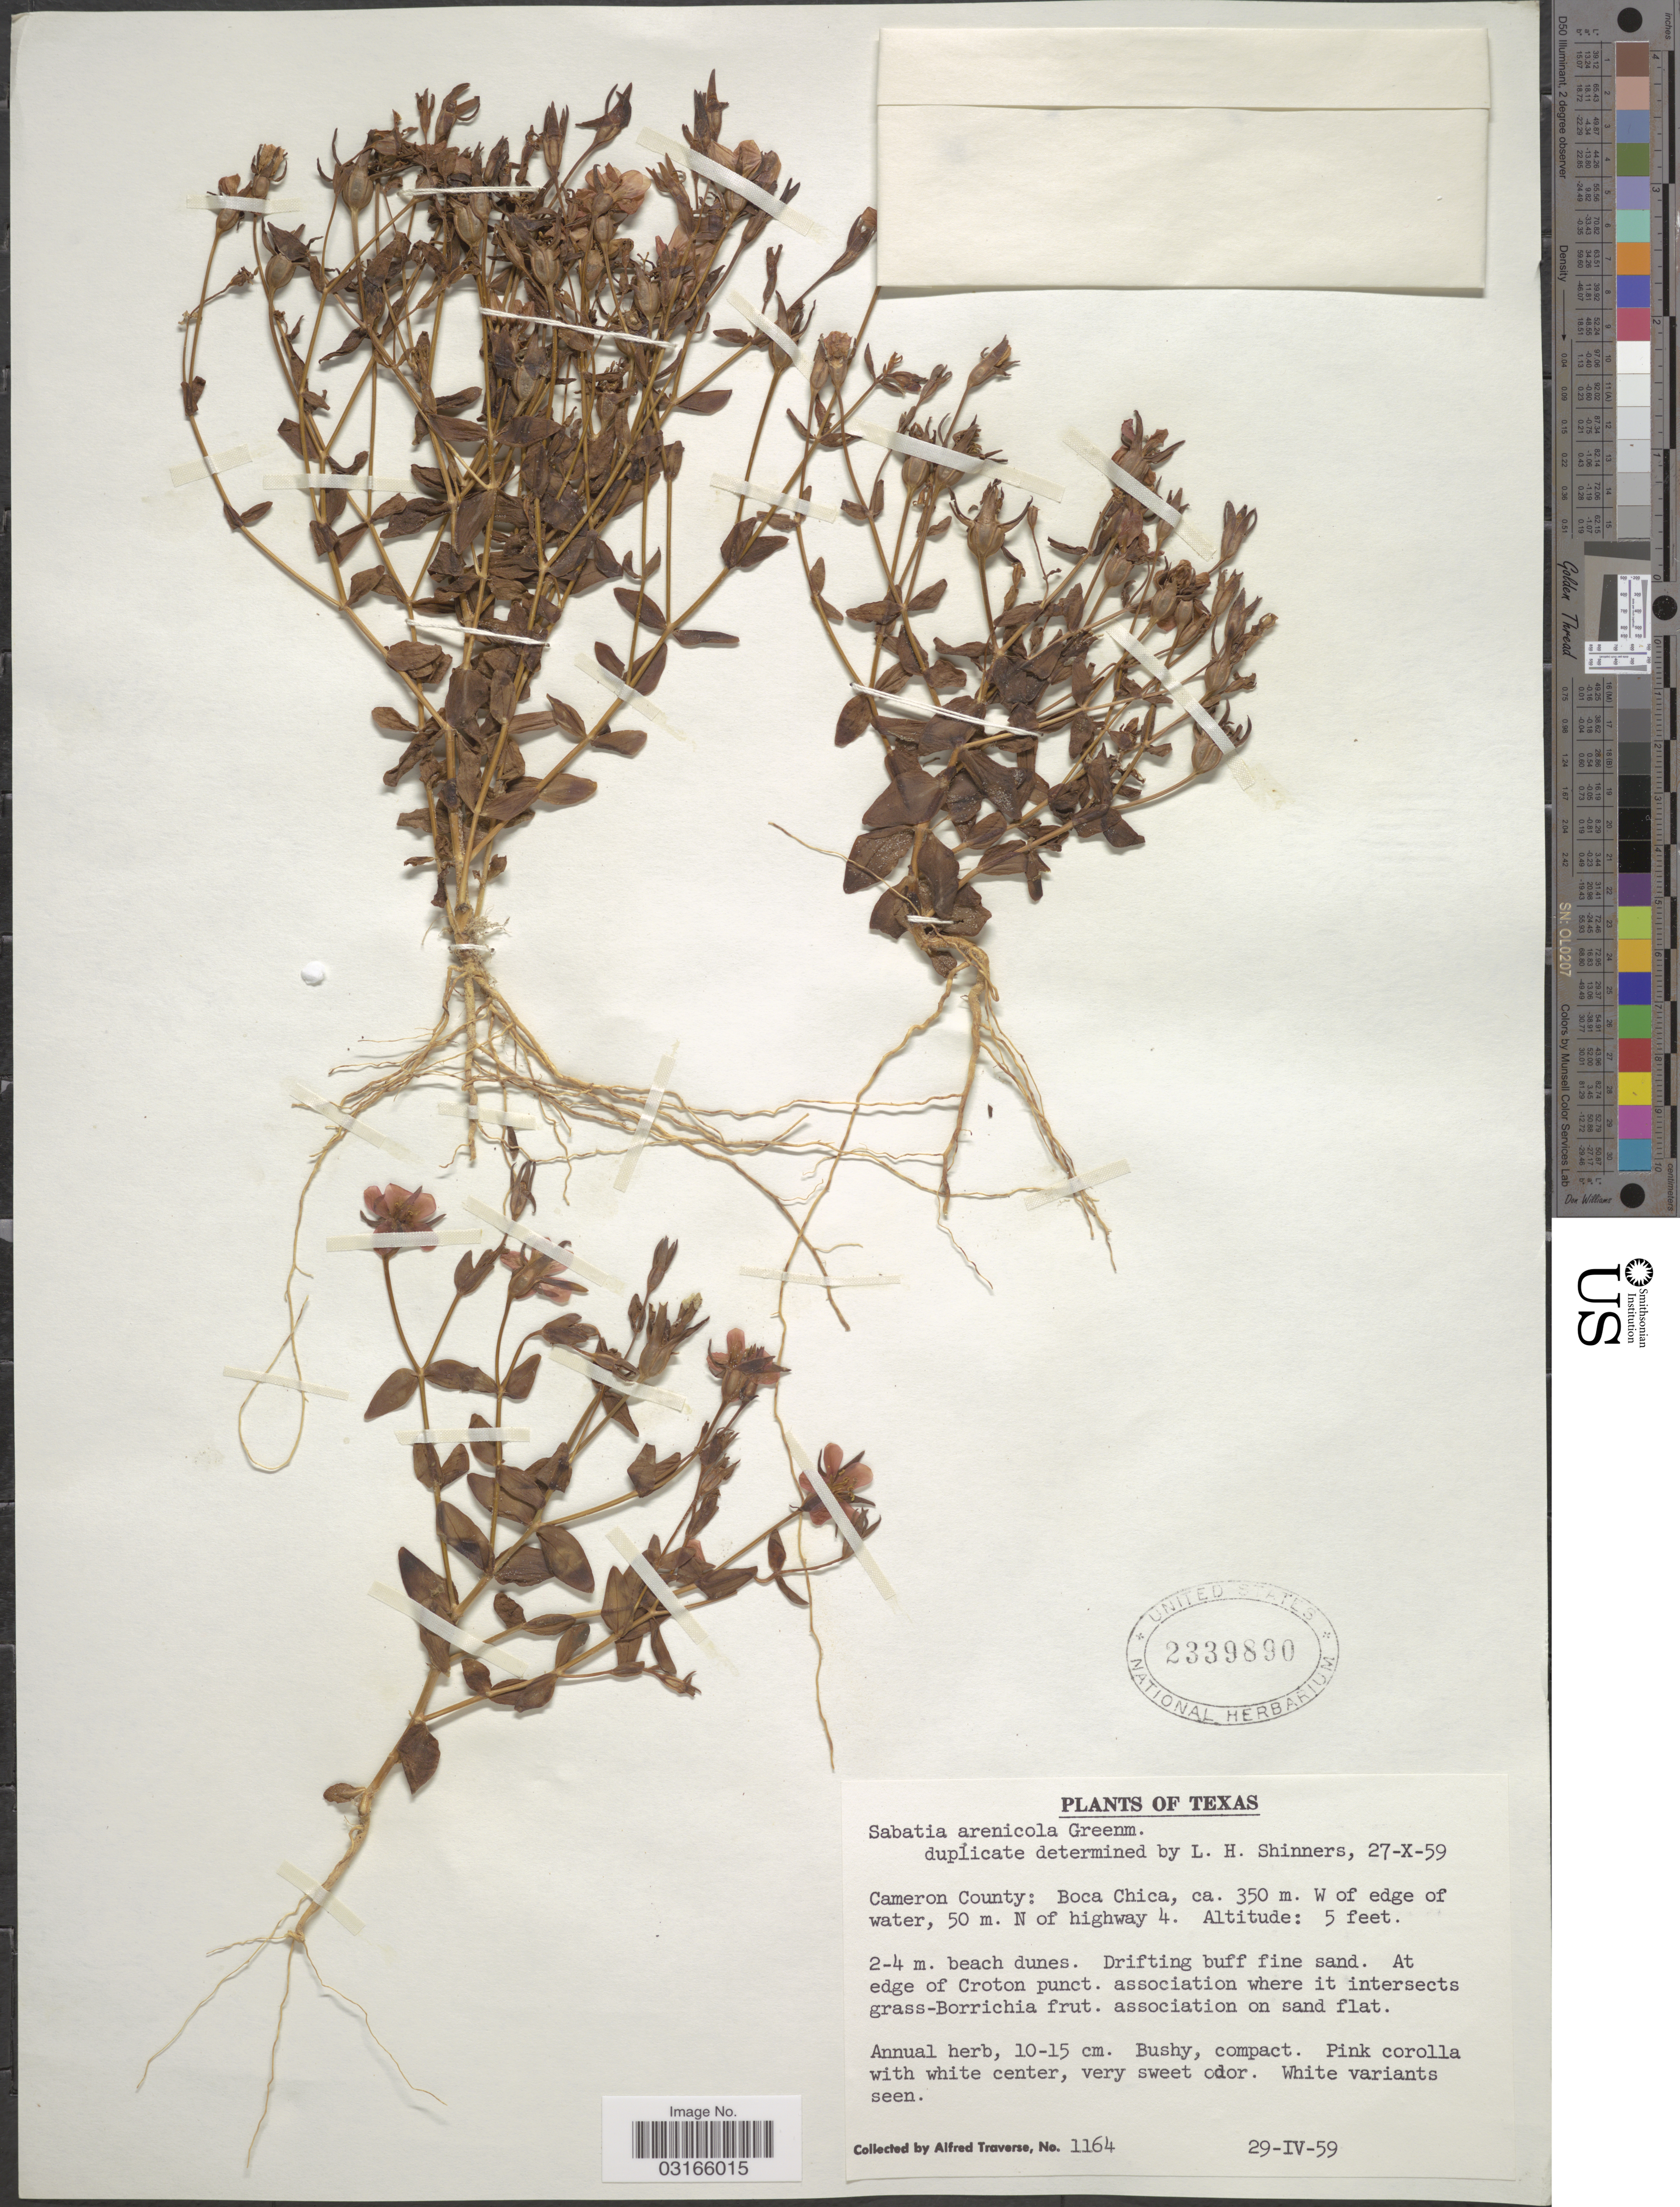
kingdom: Plantae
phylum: Tracheophyta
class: Magnoliopsida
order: Gentianales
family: Gentianaceae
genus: Sabatia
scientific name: Sabatia arenicola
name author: Greenm.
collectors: A. Traverse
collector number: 1164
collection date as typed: Transcribed d/m/y: 29/4/59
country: United States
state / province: Texas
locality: Cameron County: Boca Chica, ca. 350 m. W of edge of water, 50 m. N of highway 4.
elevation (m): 2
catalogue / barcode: US 2339890